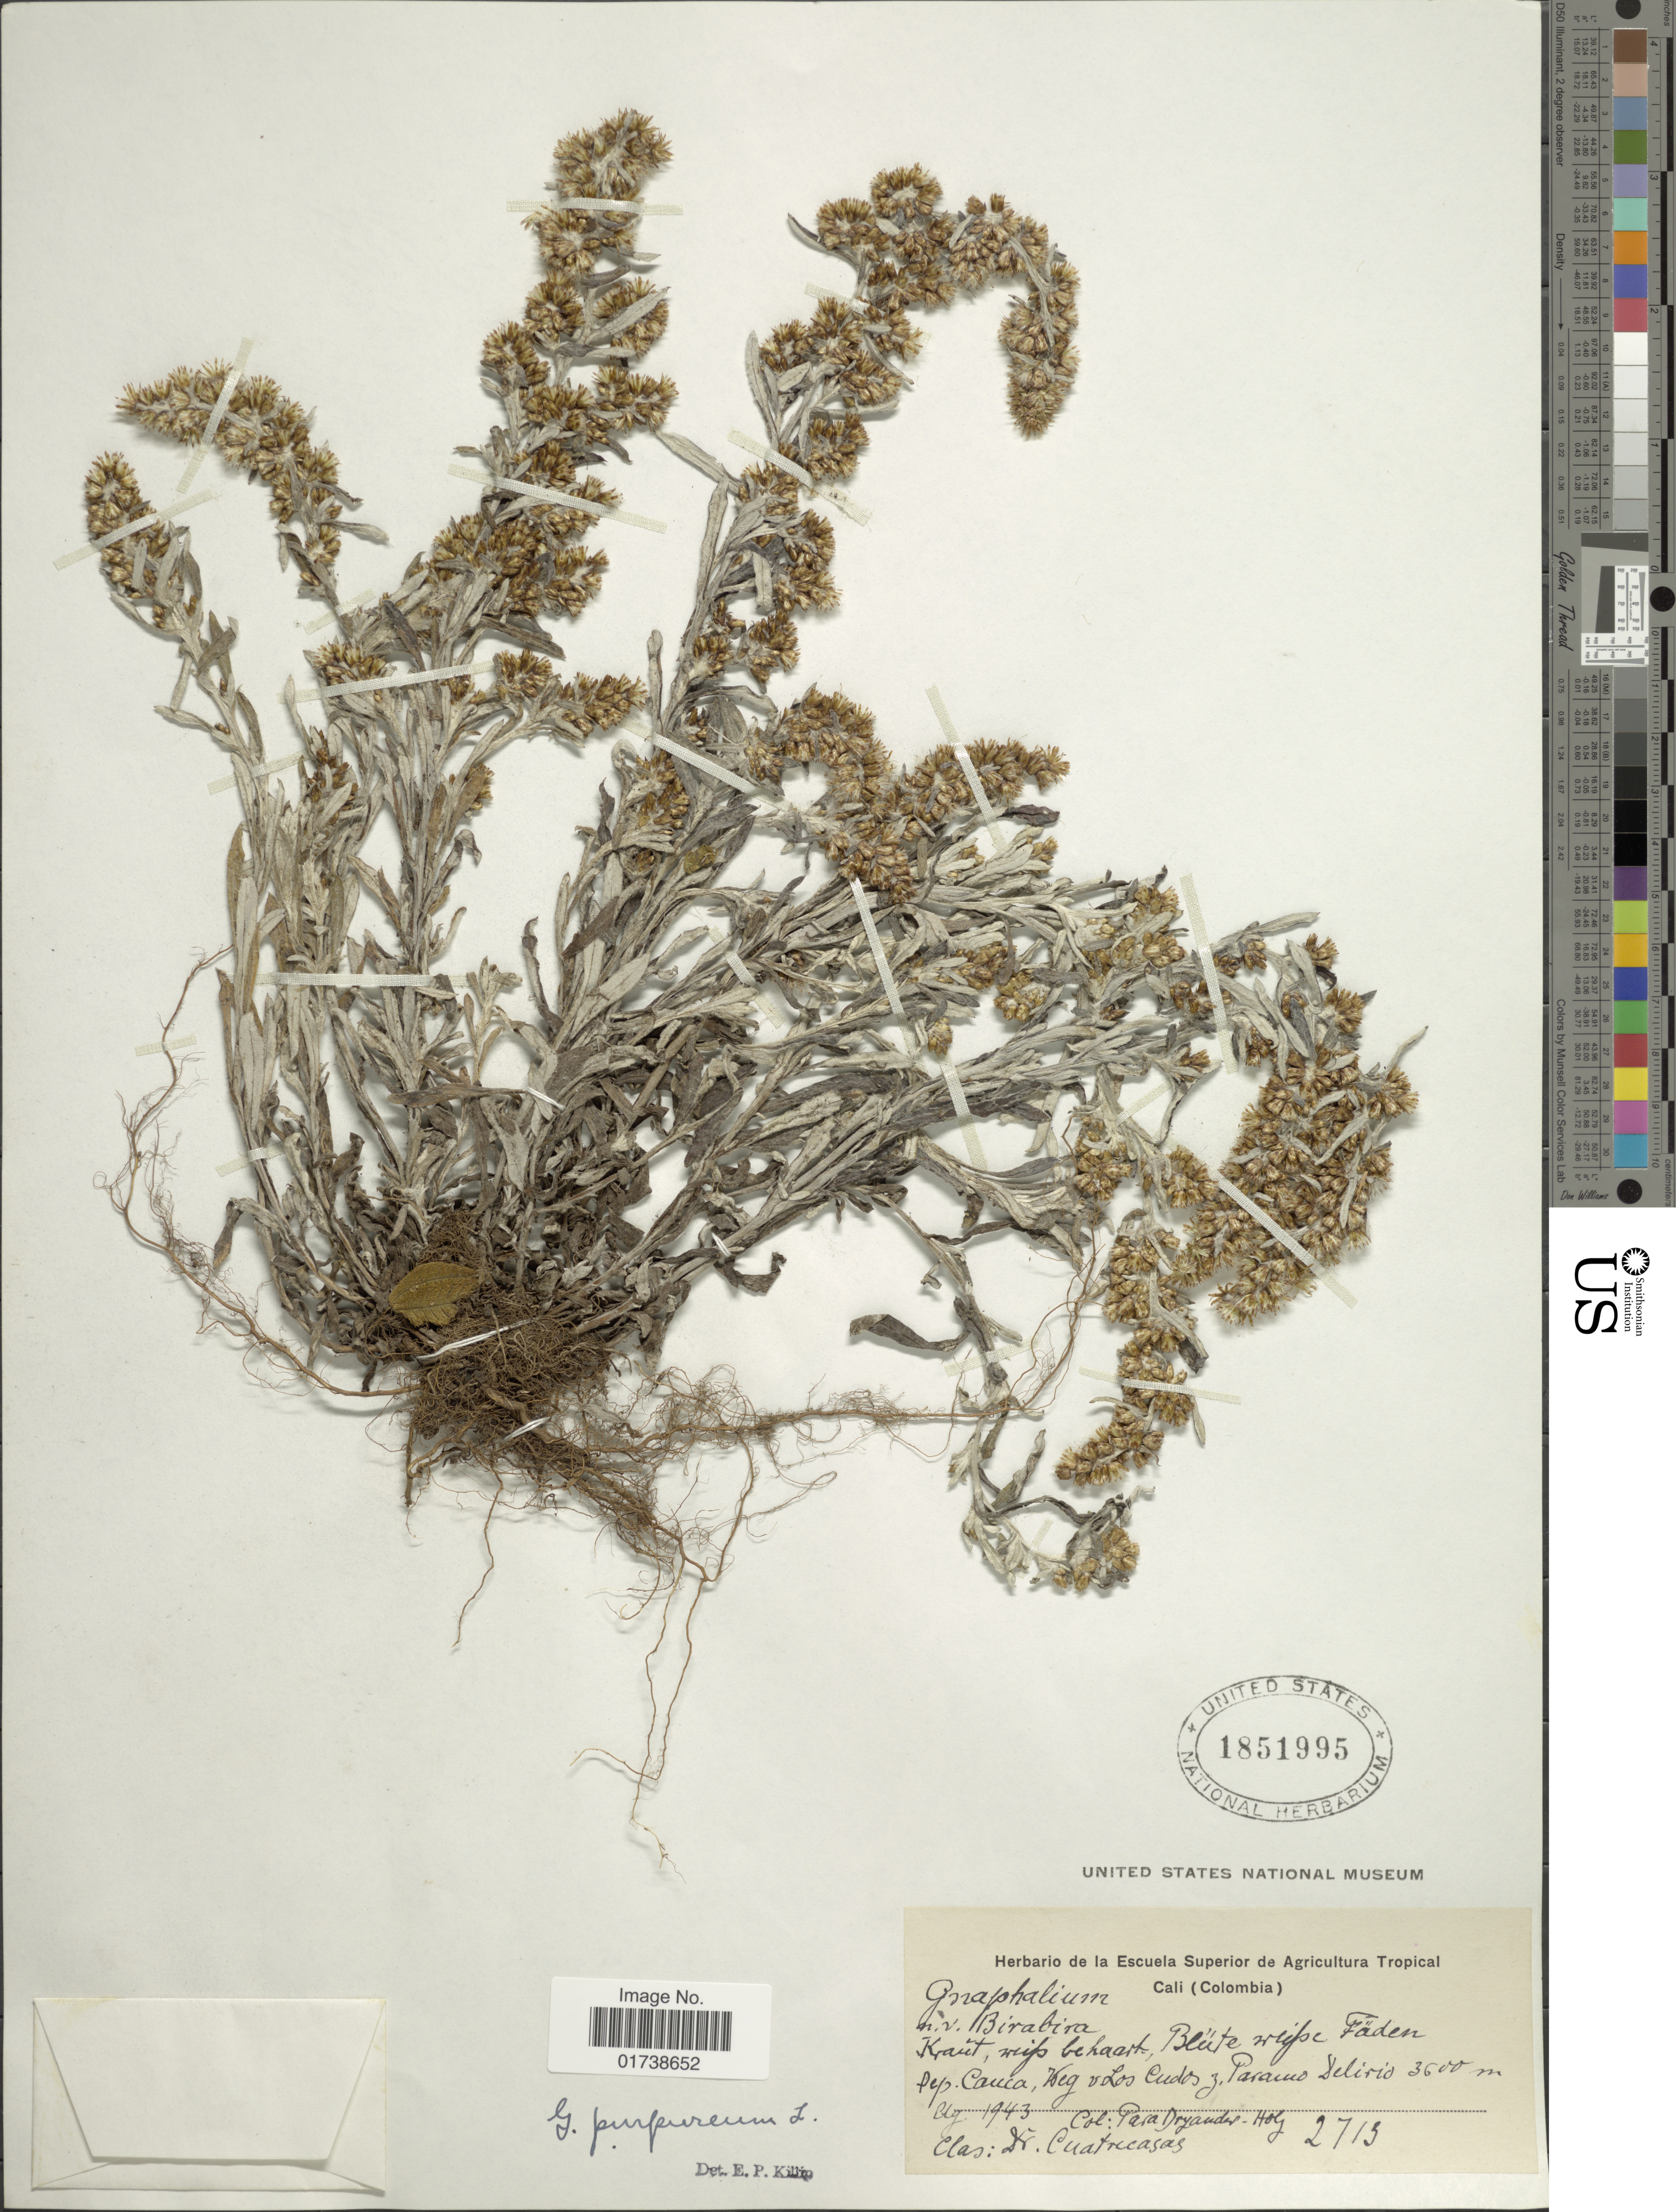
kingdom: Plantae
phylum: Tracheophyta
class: Magnoliopsida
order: Asterales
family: Asteraceae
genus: Gamochaeta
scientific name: Gamochaeta purpurea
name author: (L.) Cabrera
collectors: E. Dryander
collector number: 2713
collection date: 1943-08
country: Colombia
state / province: Cauca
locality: Weg Los Cudos y Paracuo Selirio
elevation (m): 3600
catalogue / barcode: US 1851995